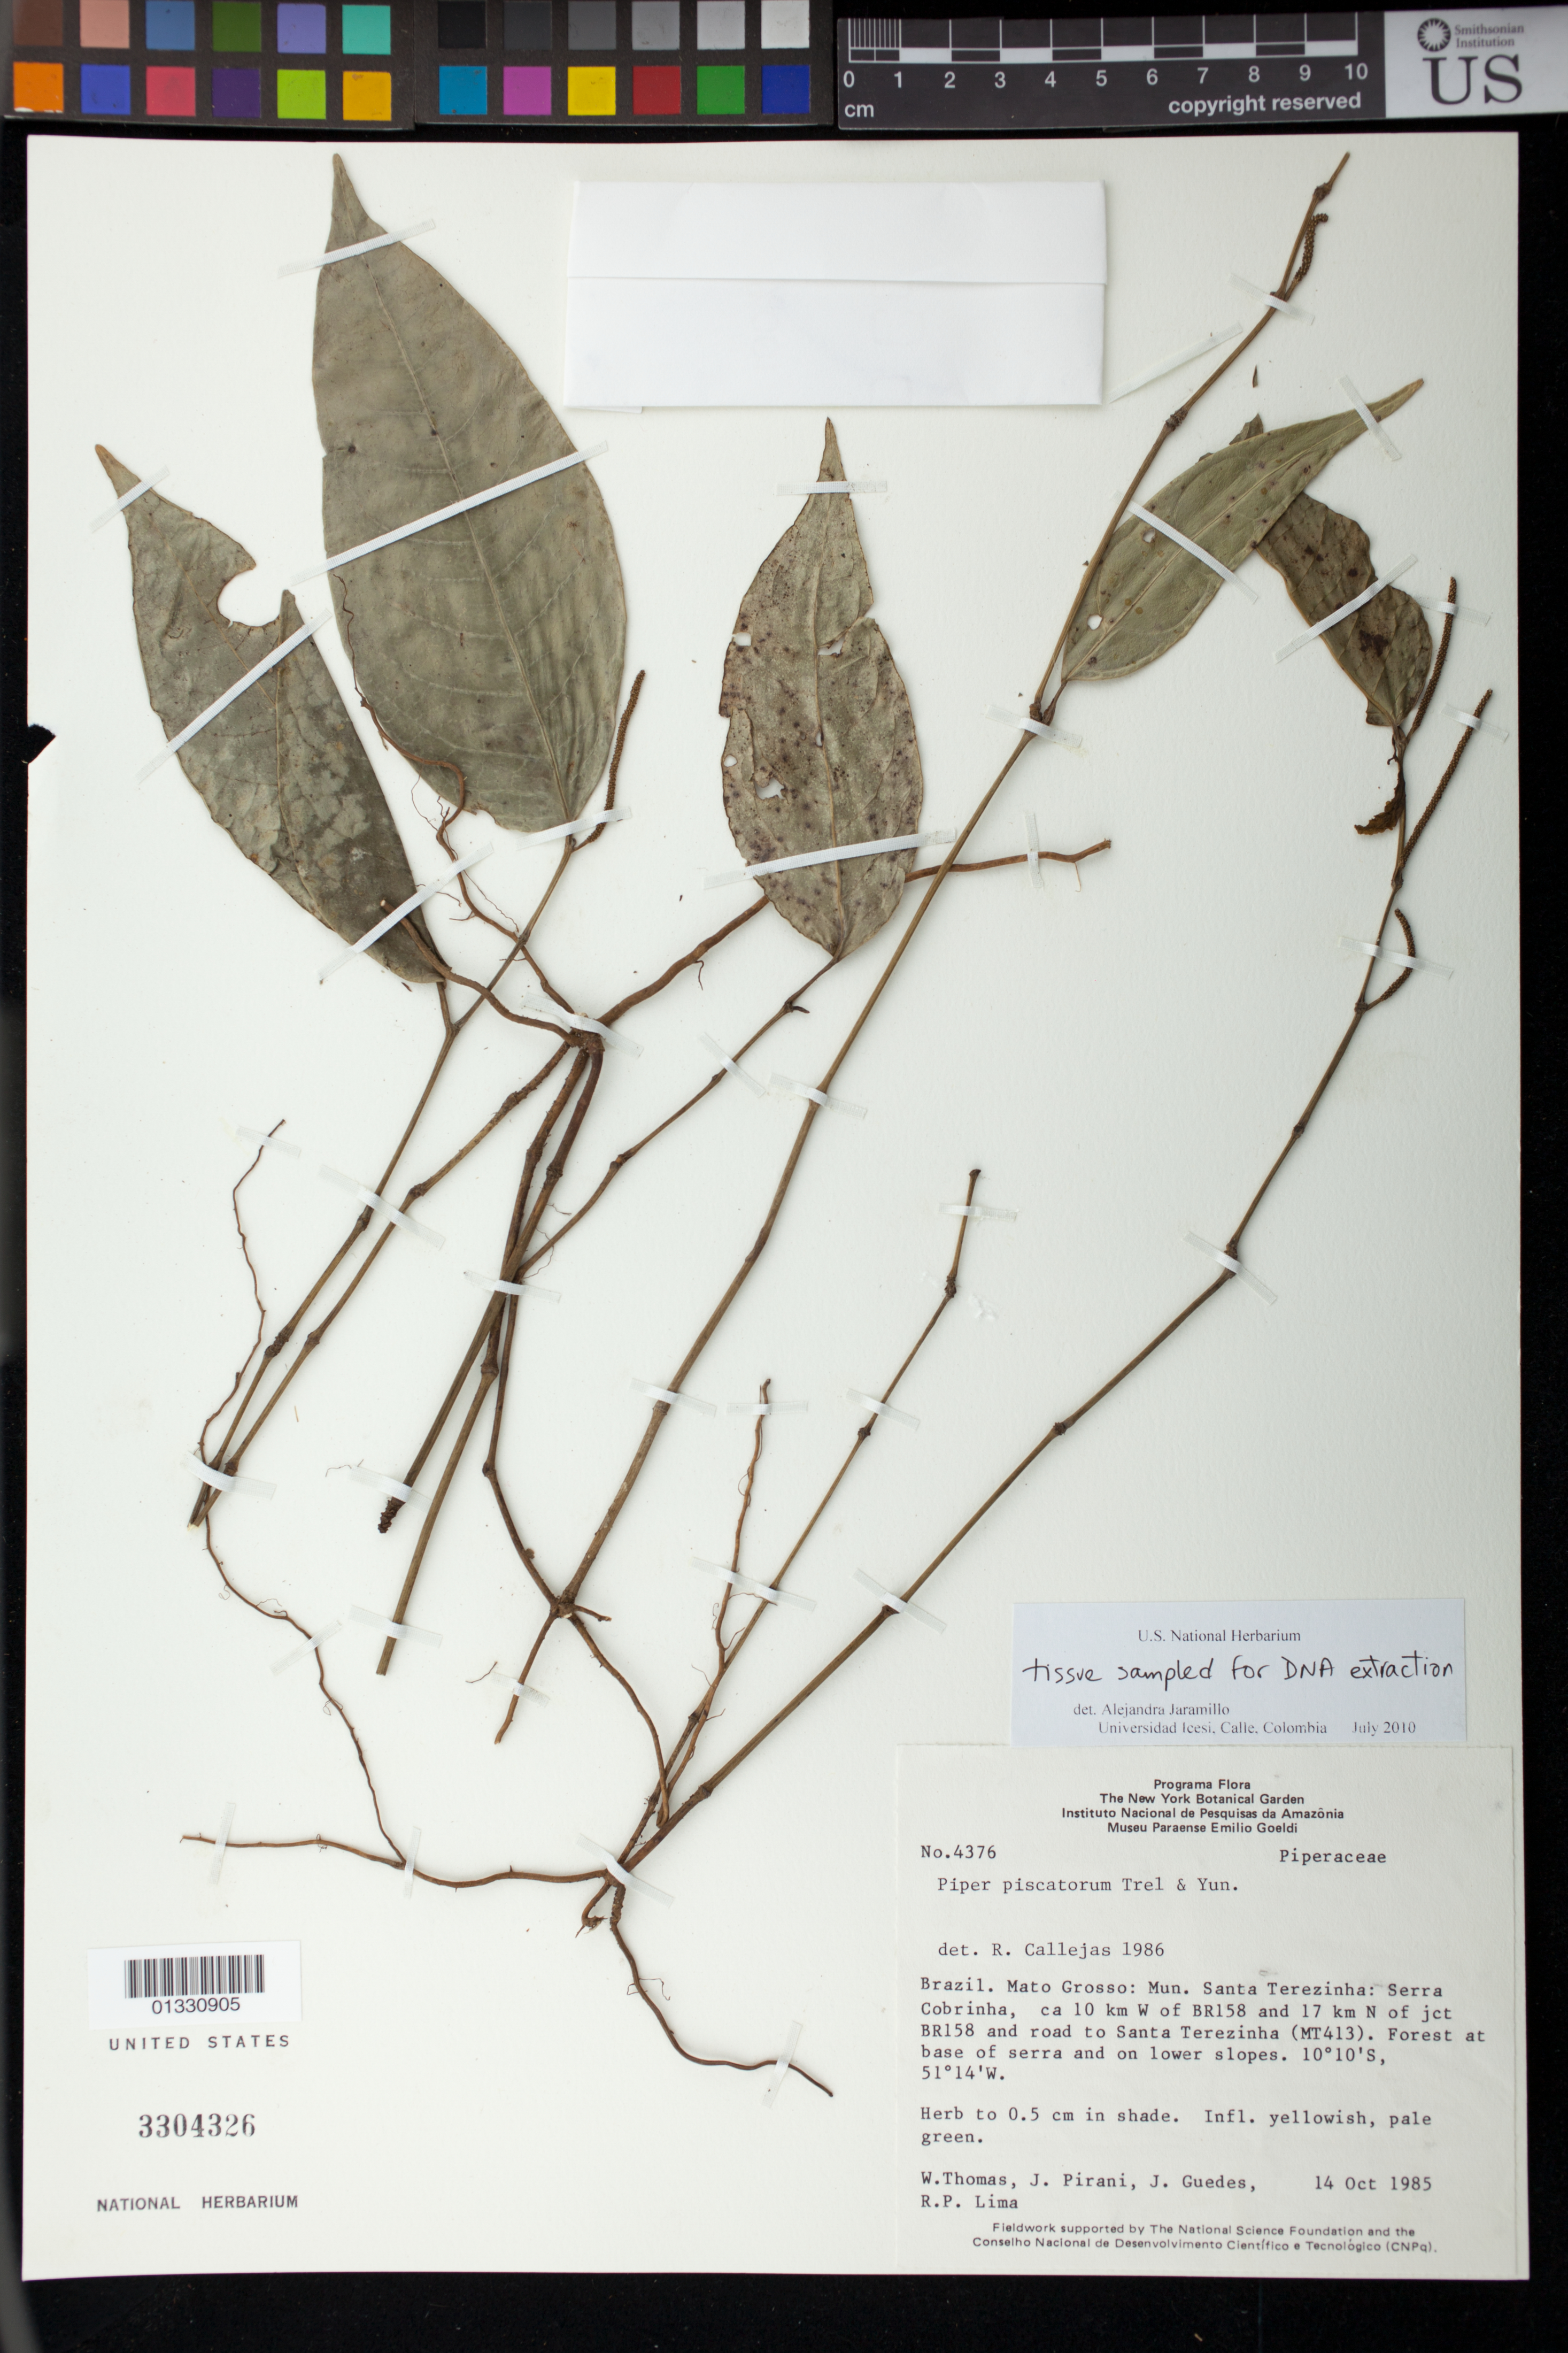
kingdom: Plantae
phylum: Tracheophyta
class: Magnoliopsida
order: Piperales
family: Piperaceae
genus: Piper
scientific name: Piper piscatorum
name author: Trel. & Yunck.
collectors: W. Thomas, J. R. Pirani, J. Guedes & R. P. Lima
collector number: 4376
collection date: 1985-10-14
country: Brazil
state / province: Mato Grosso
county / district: Santa Terezinha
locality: Serra Cobrinha, ca 10km W of BR158 and 17km N of jct BR158 and road to Santa TErezinha (MT413).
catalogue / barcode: US 3304326